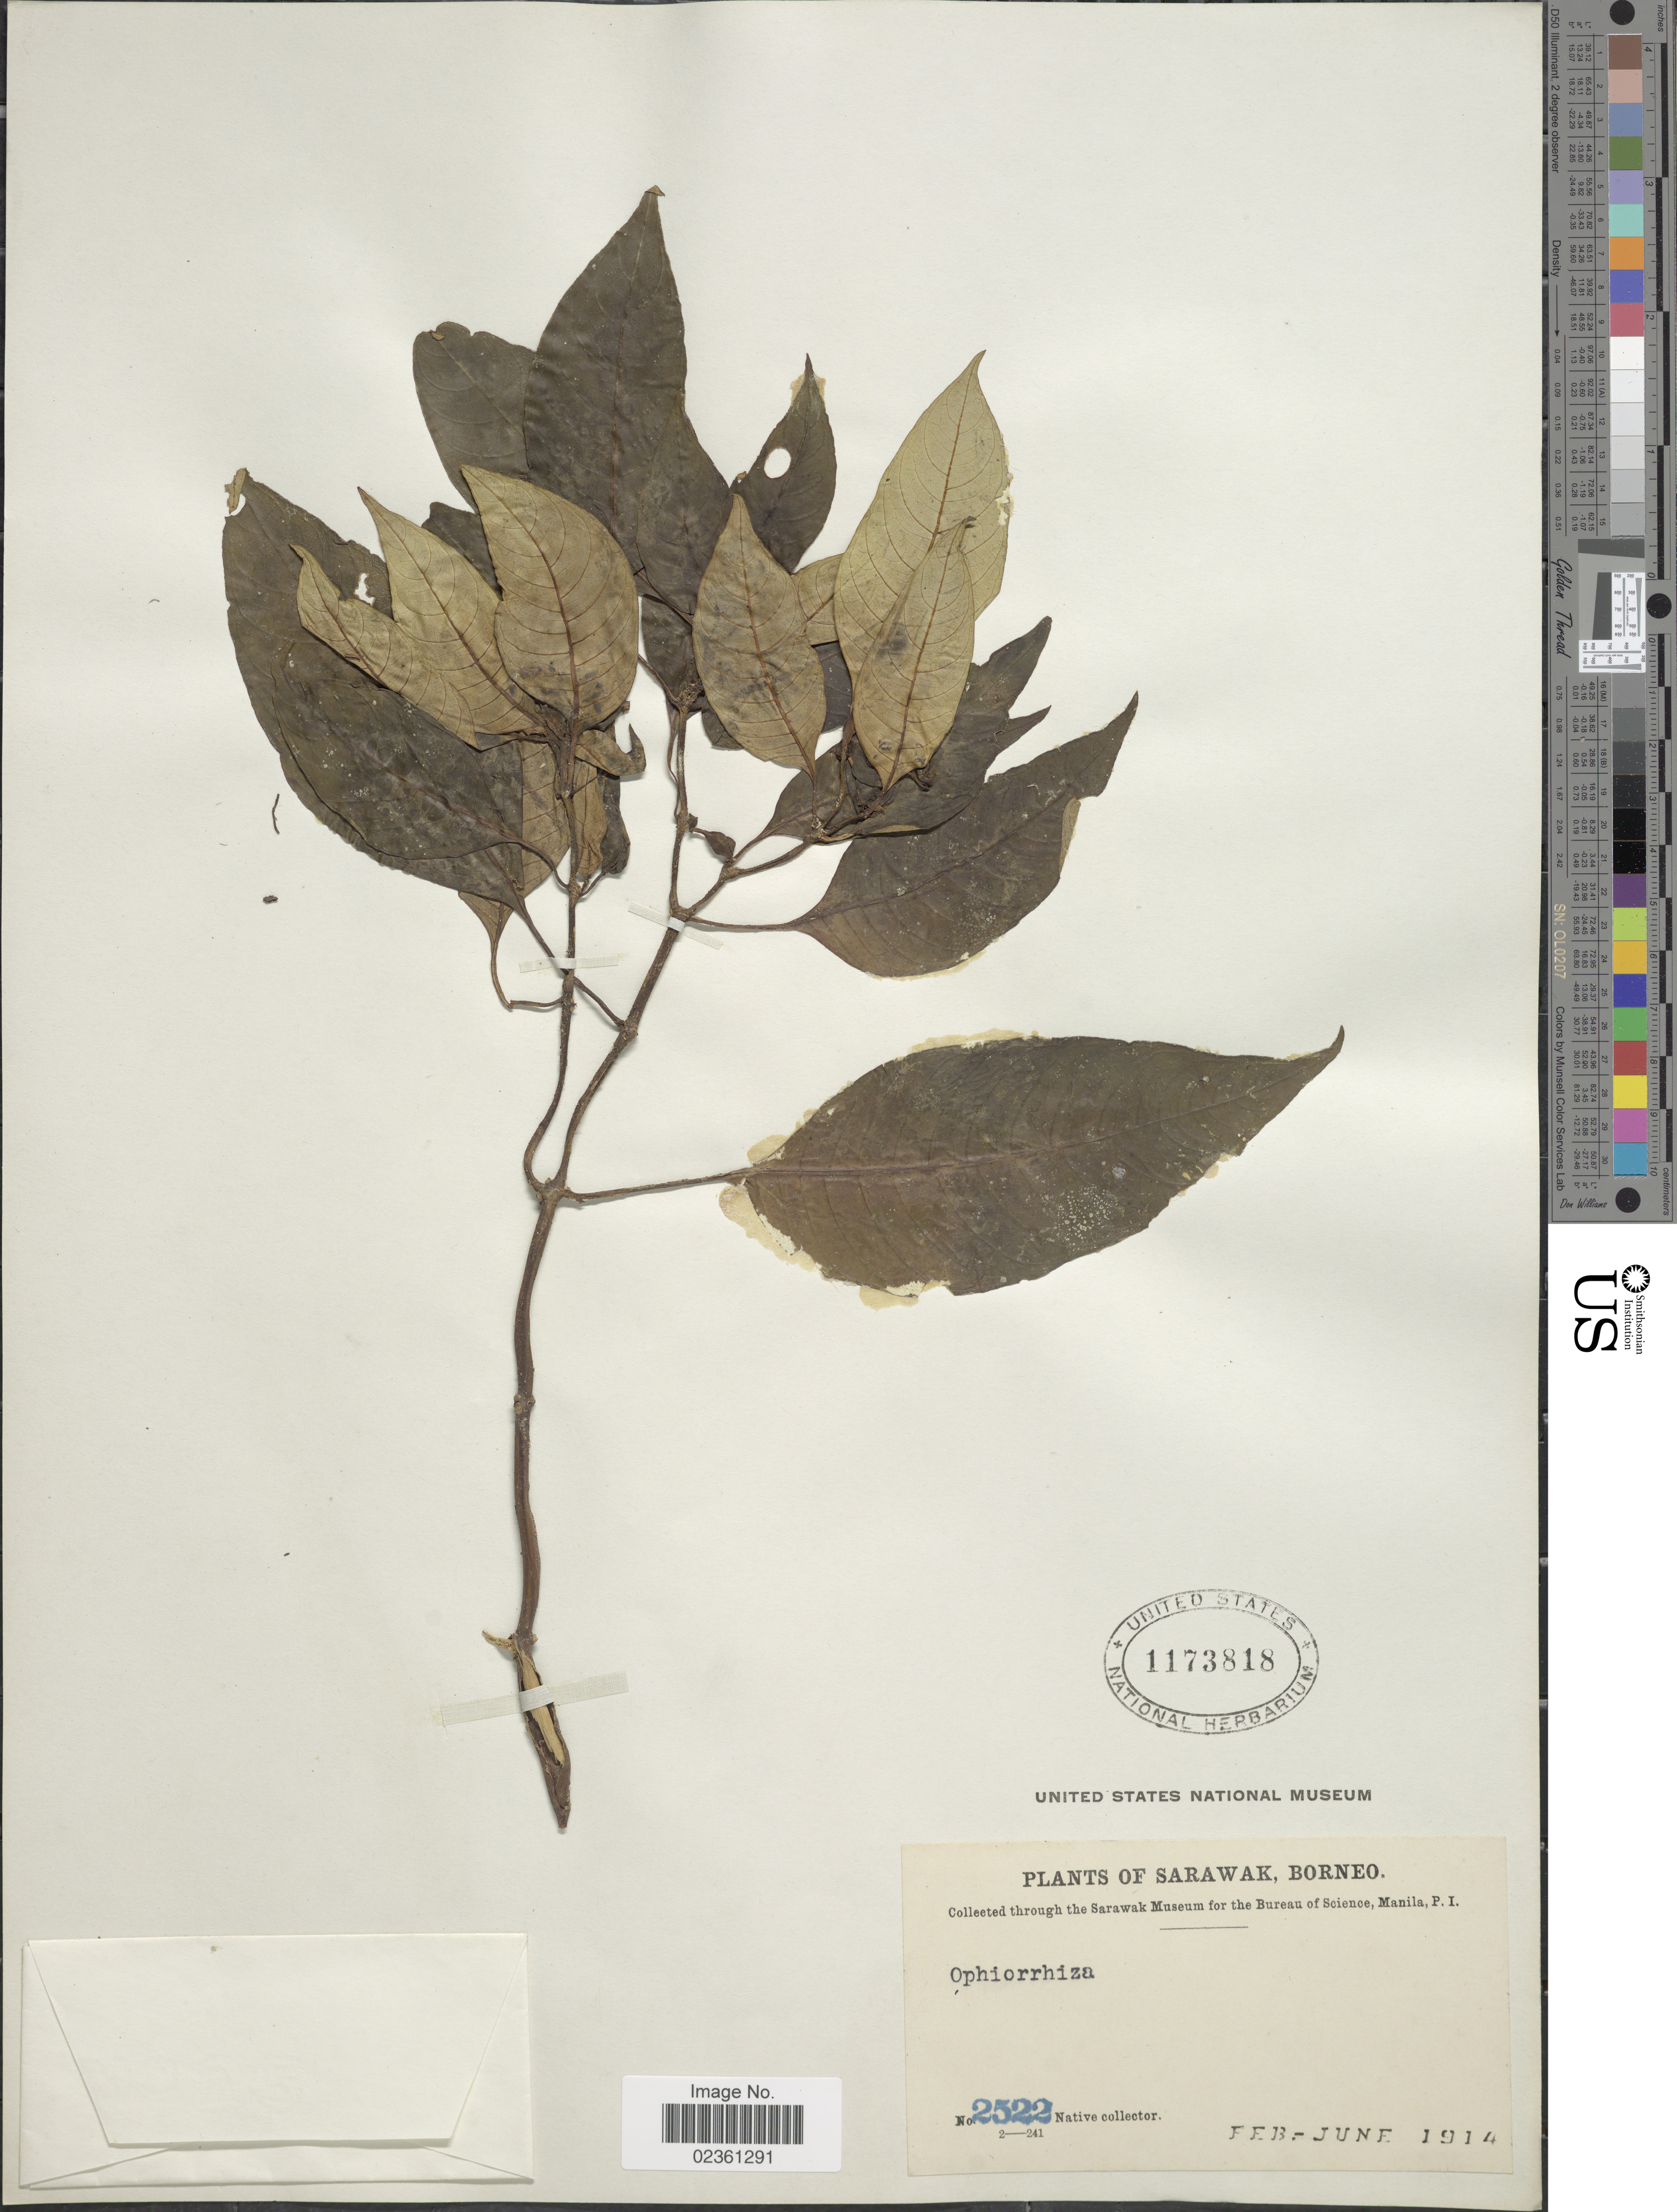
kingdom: Plantae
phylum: Tracheophyta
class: Magnoliopsida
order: Gentianales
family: Rubiaceae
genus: Ophiorrhiza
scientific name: Ophiorrhiza sp.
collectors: Native collector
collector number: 2522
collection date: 1914-02/1914-06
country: Malaysia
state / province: Sarawak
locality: Borneo.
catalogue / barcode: US 1173818